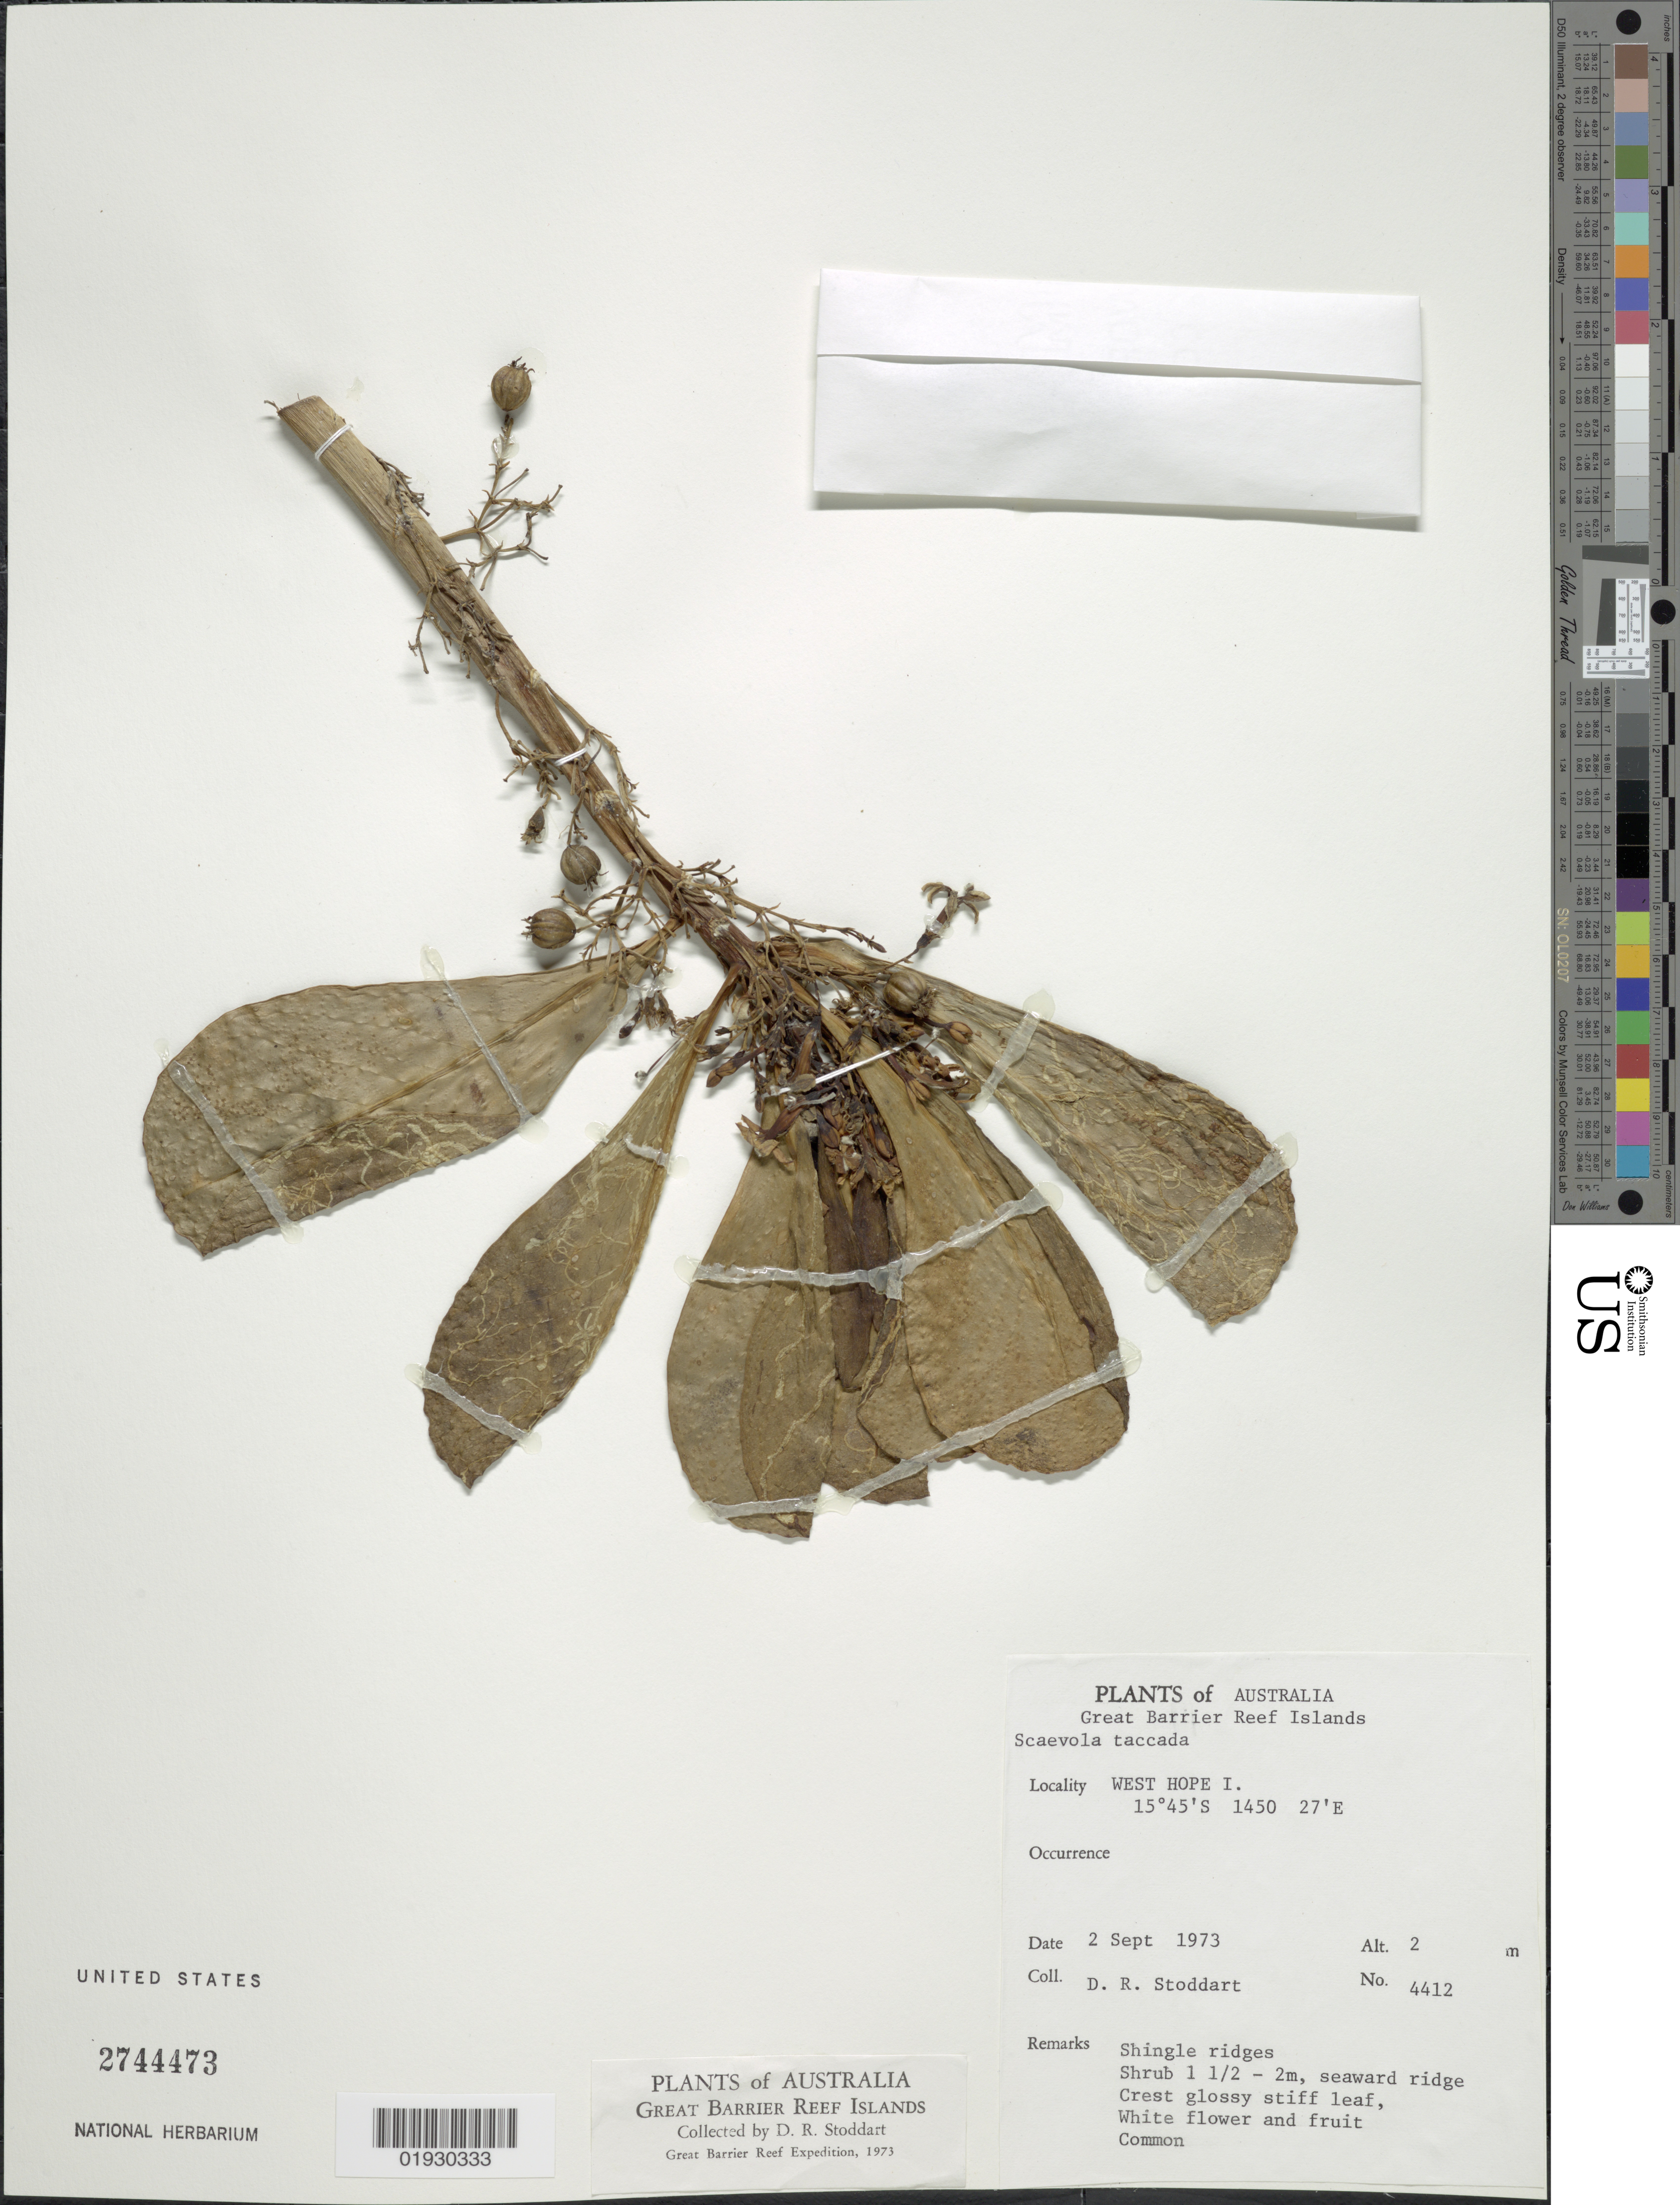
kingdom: Plantae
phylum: Tracheophyta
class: Magnoliopsida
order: Asterales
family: Goodeniaceae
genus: Scaevola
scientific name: Scaevola taccada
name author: (Gaertn.) Roxb.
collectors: D. R. Stoddart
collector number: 4412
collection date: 1973-09-02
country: Australia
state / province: Queensland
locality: Great Barrier Reef Islands. West Hope I.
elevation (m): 2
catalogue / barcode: US 2744473